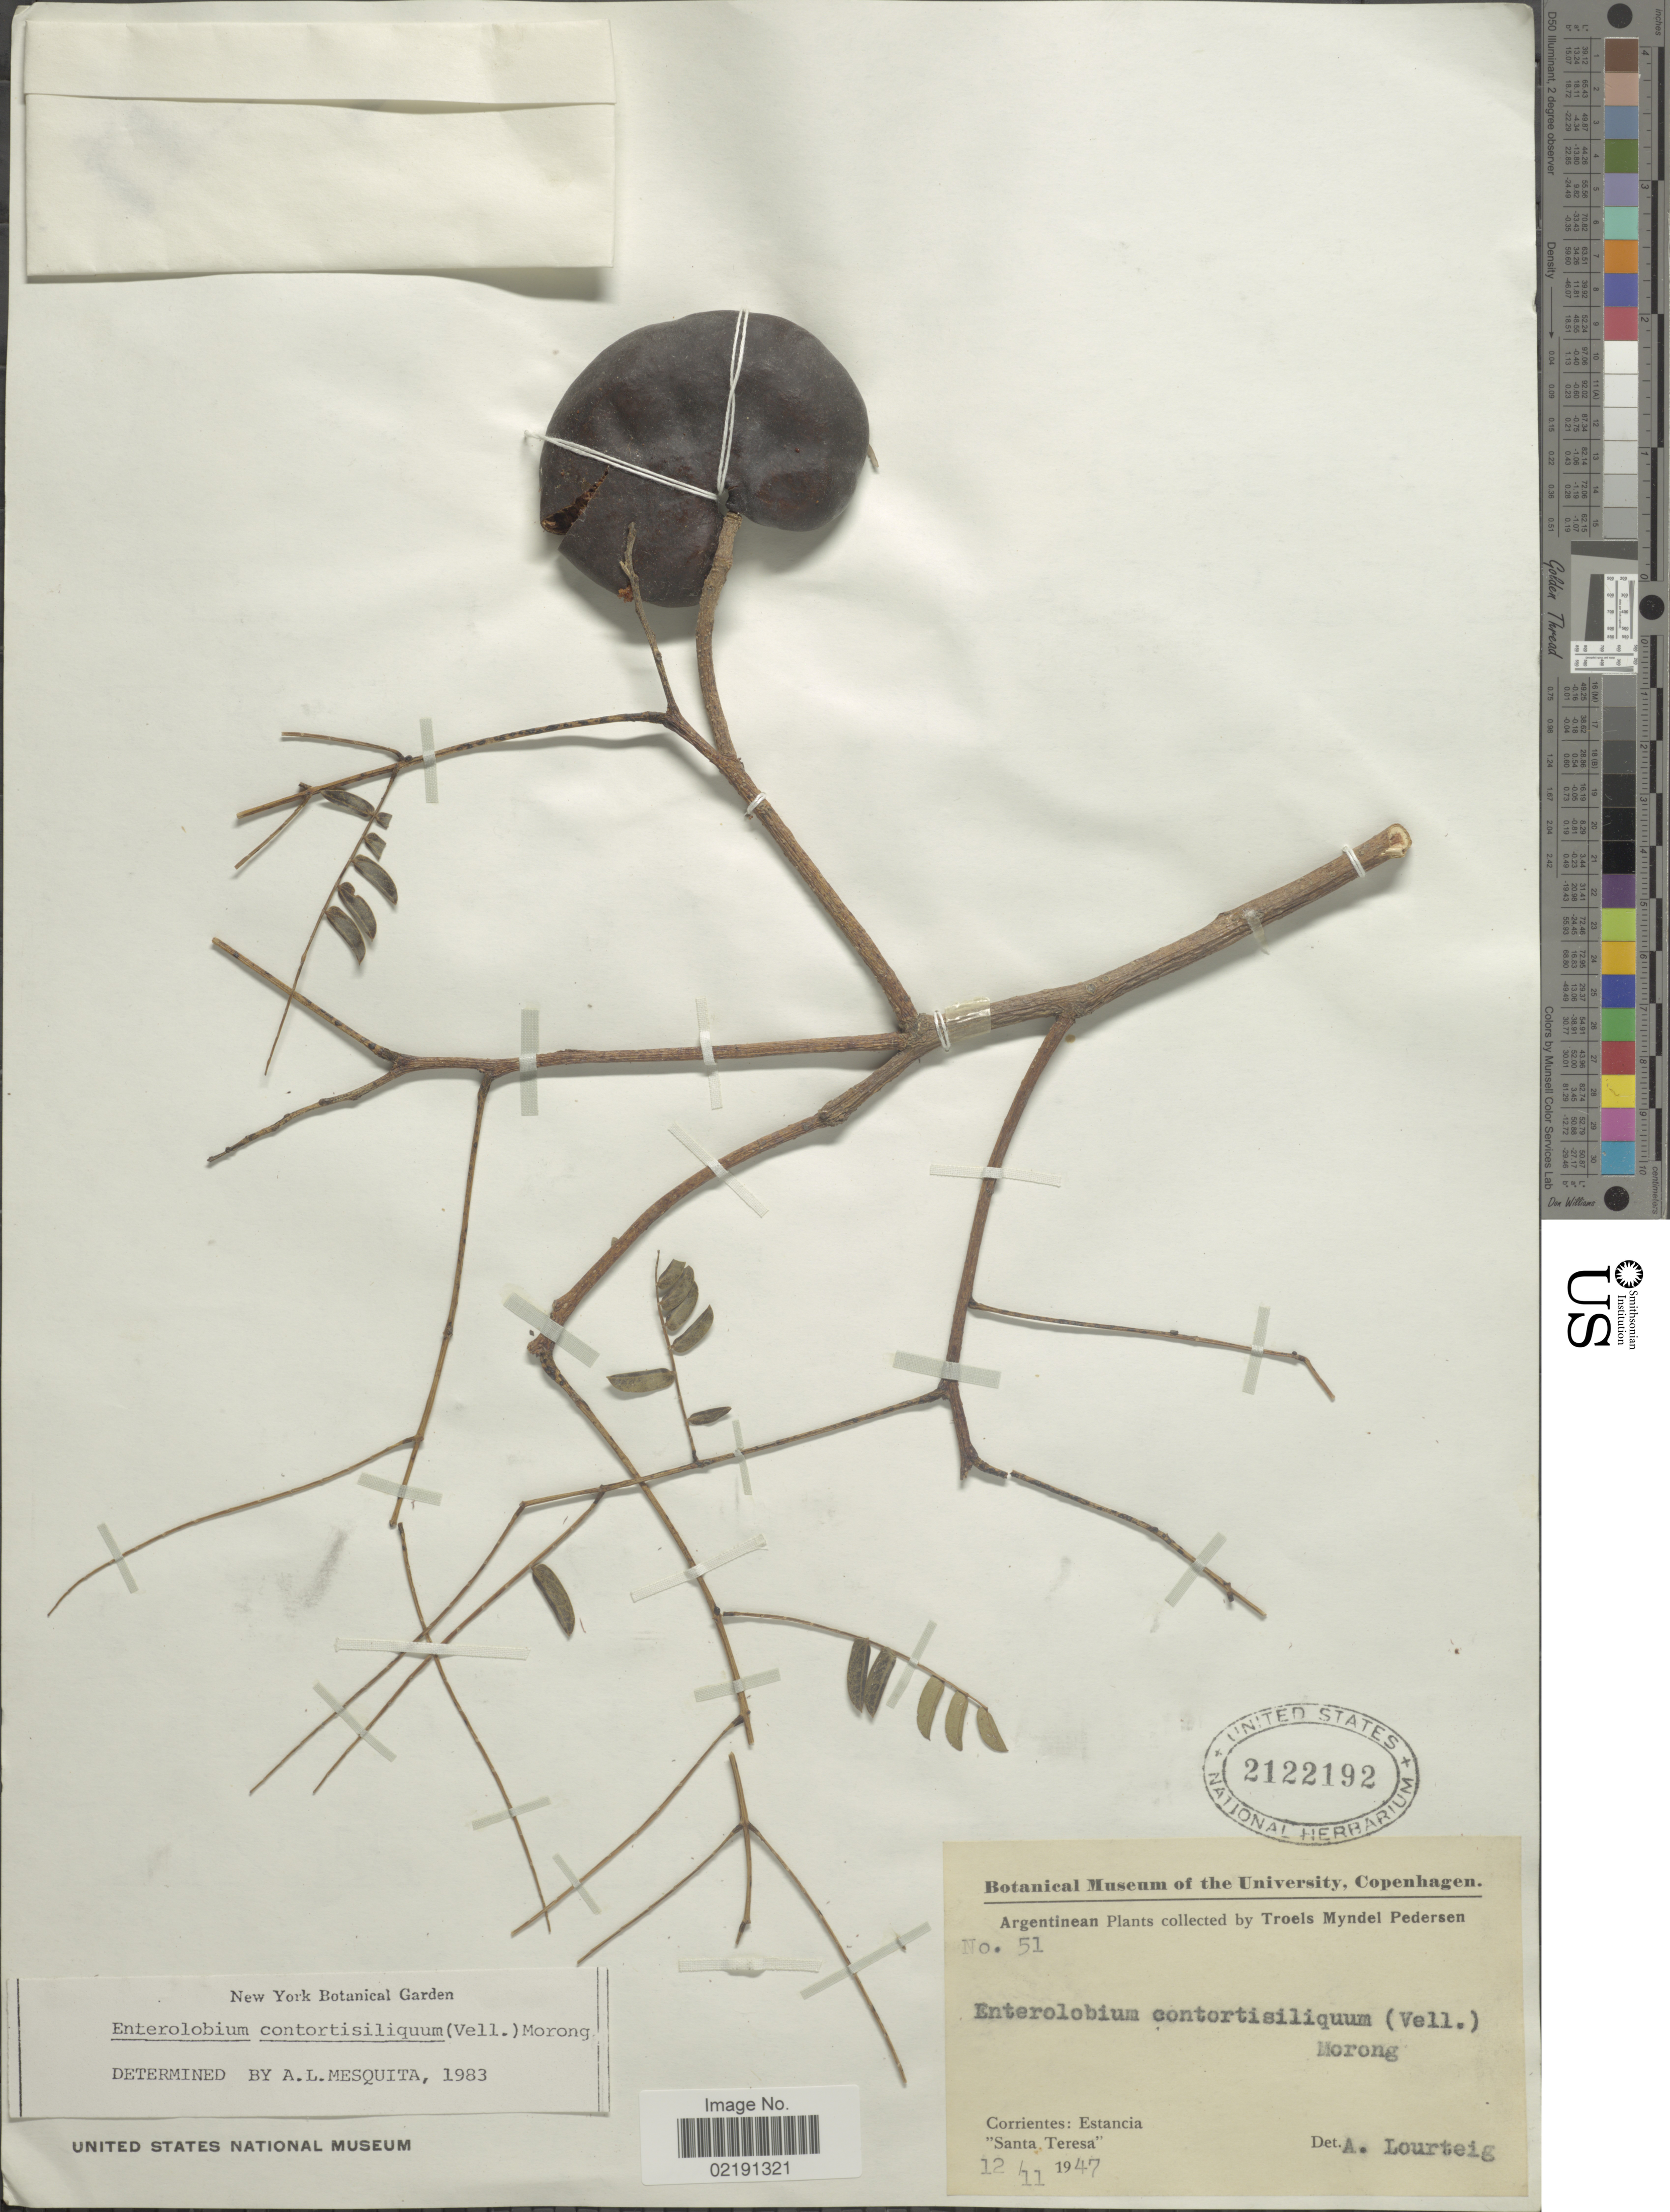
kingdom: Plantae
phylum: Tracheophyta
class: Magnoliopsida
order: Fabales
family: Fabaceae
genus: Enterolobium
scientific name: Enterolobium contortisiliquum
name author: (Vell.) Morong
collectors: T. Pederson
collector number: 51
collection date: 1947-11-12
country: Argentina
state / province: Corrientes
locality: Santa Teresa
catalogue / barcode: US 2122192